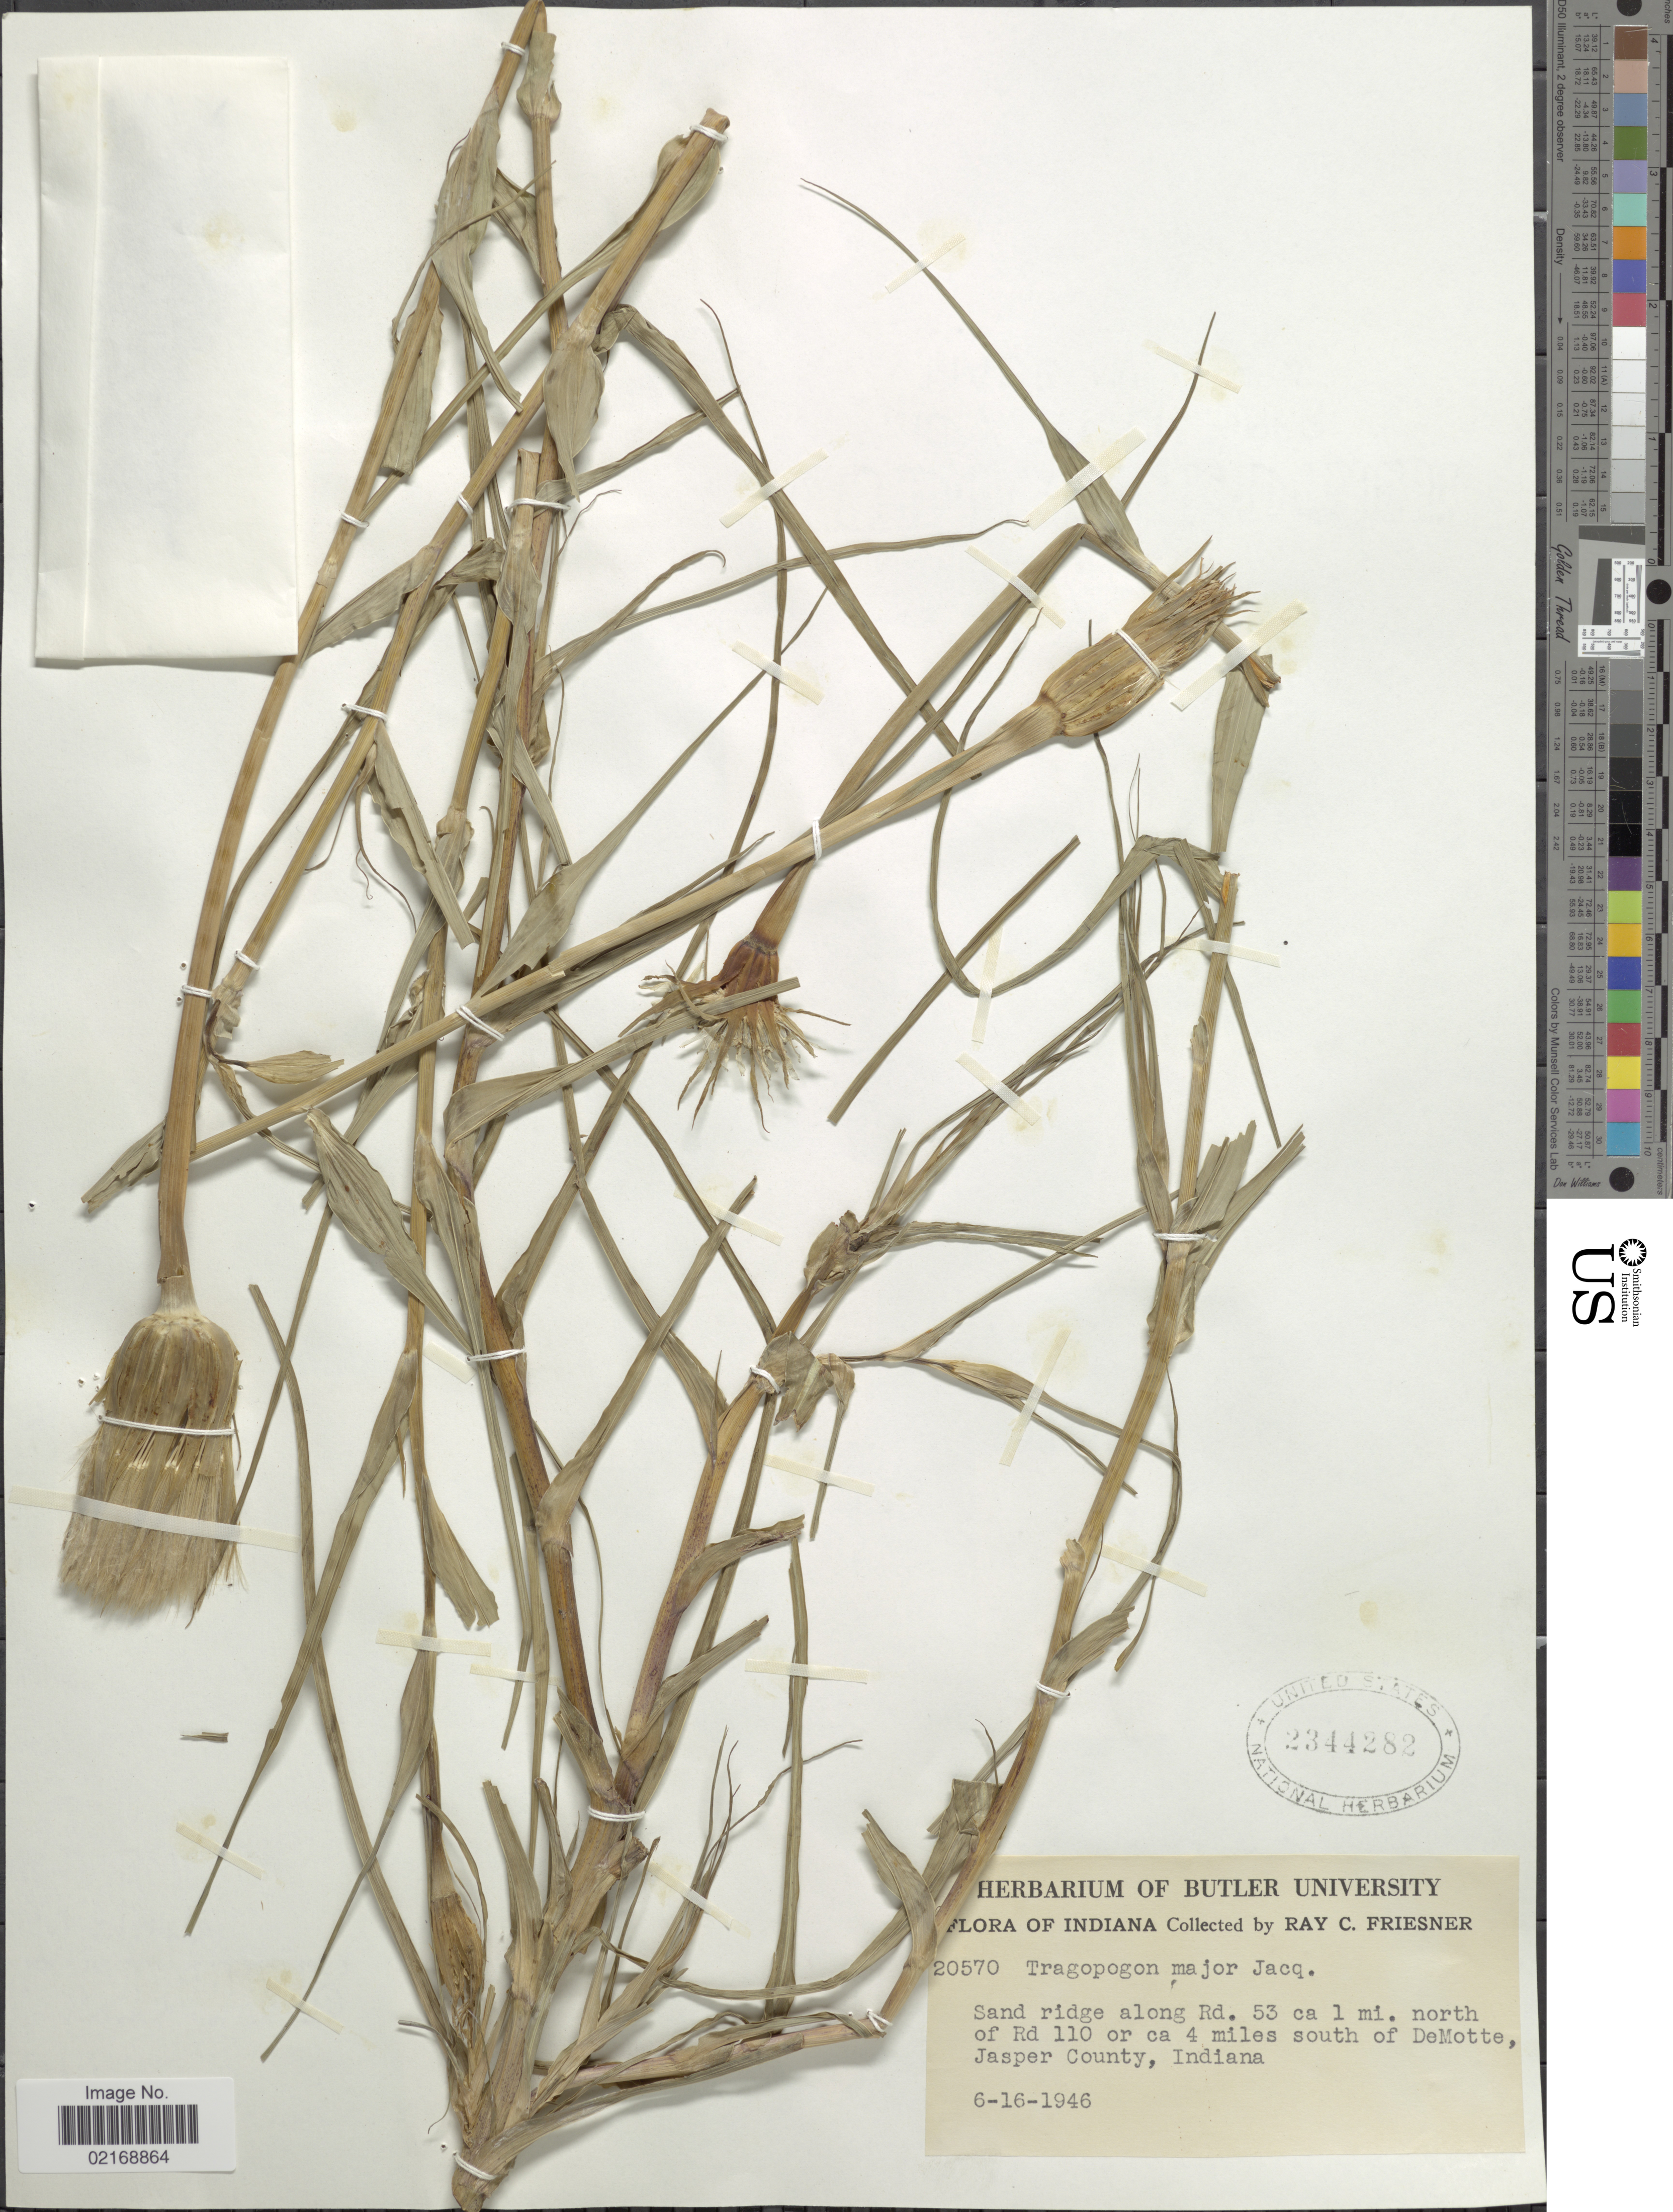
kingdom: Plantae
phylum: Tracheophyta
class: Magnoliopsida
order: Asterales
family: Asteraceae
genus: Tragopogon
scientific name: Tragopogon dubius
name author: Scop.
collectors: R. Friesner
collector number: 20570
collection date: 1946-06-16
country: United States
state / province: Indiana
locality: Along Rd. 53 ca 1 mi. north of Rd 110 or ca 4 miles south of DeMotte, Jasper County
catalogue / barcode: US 2344282